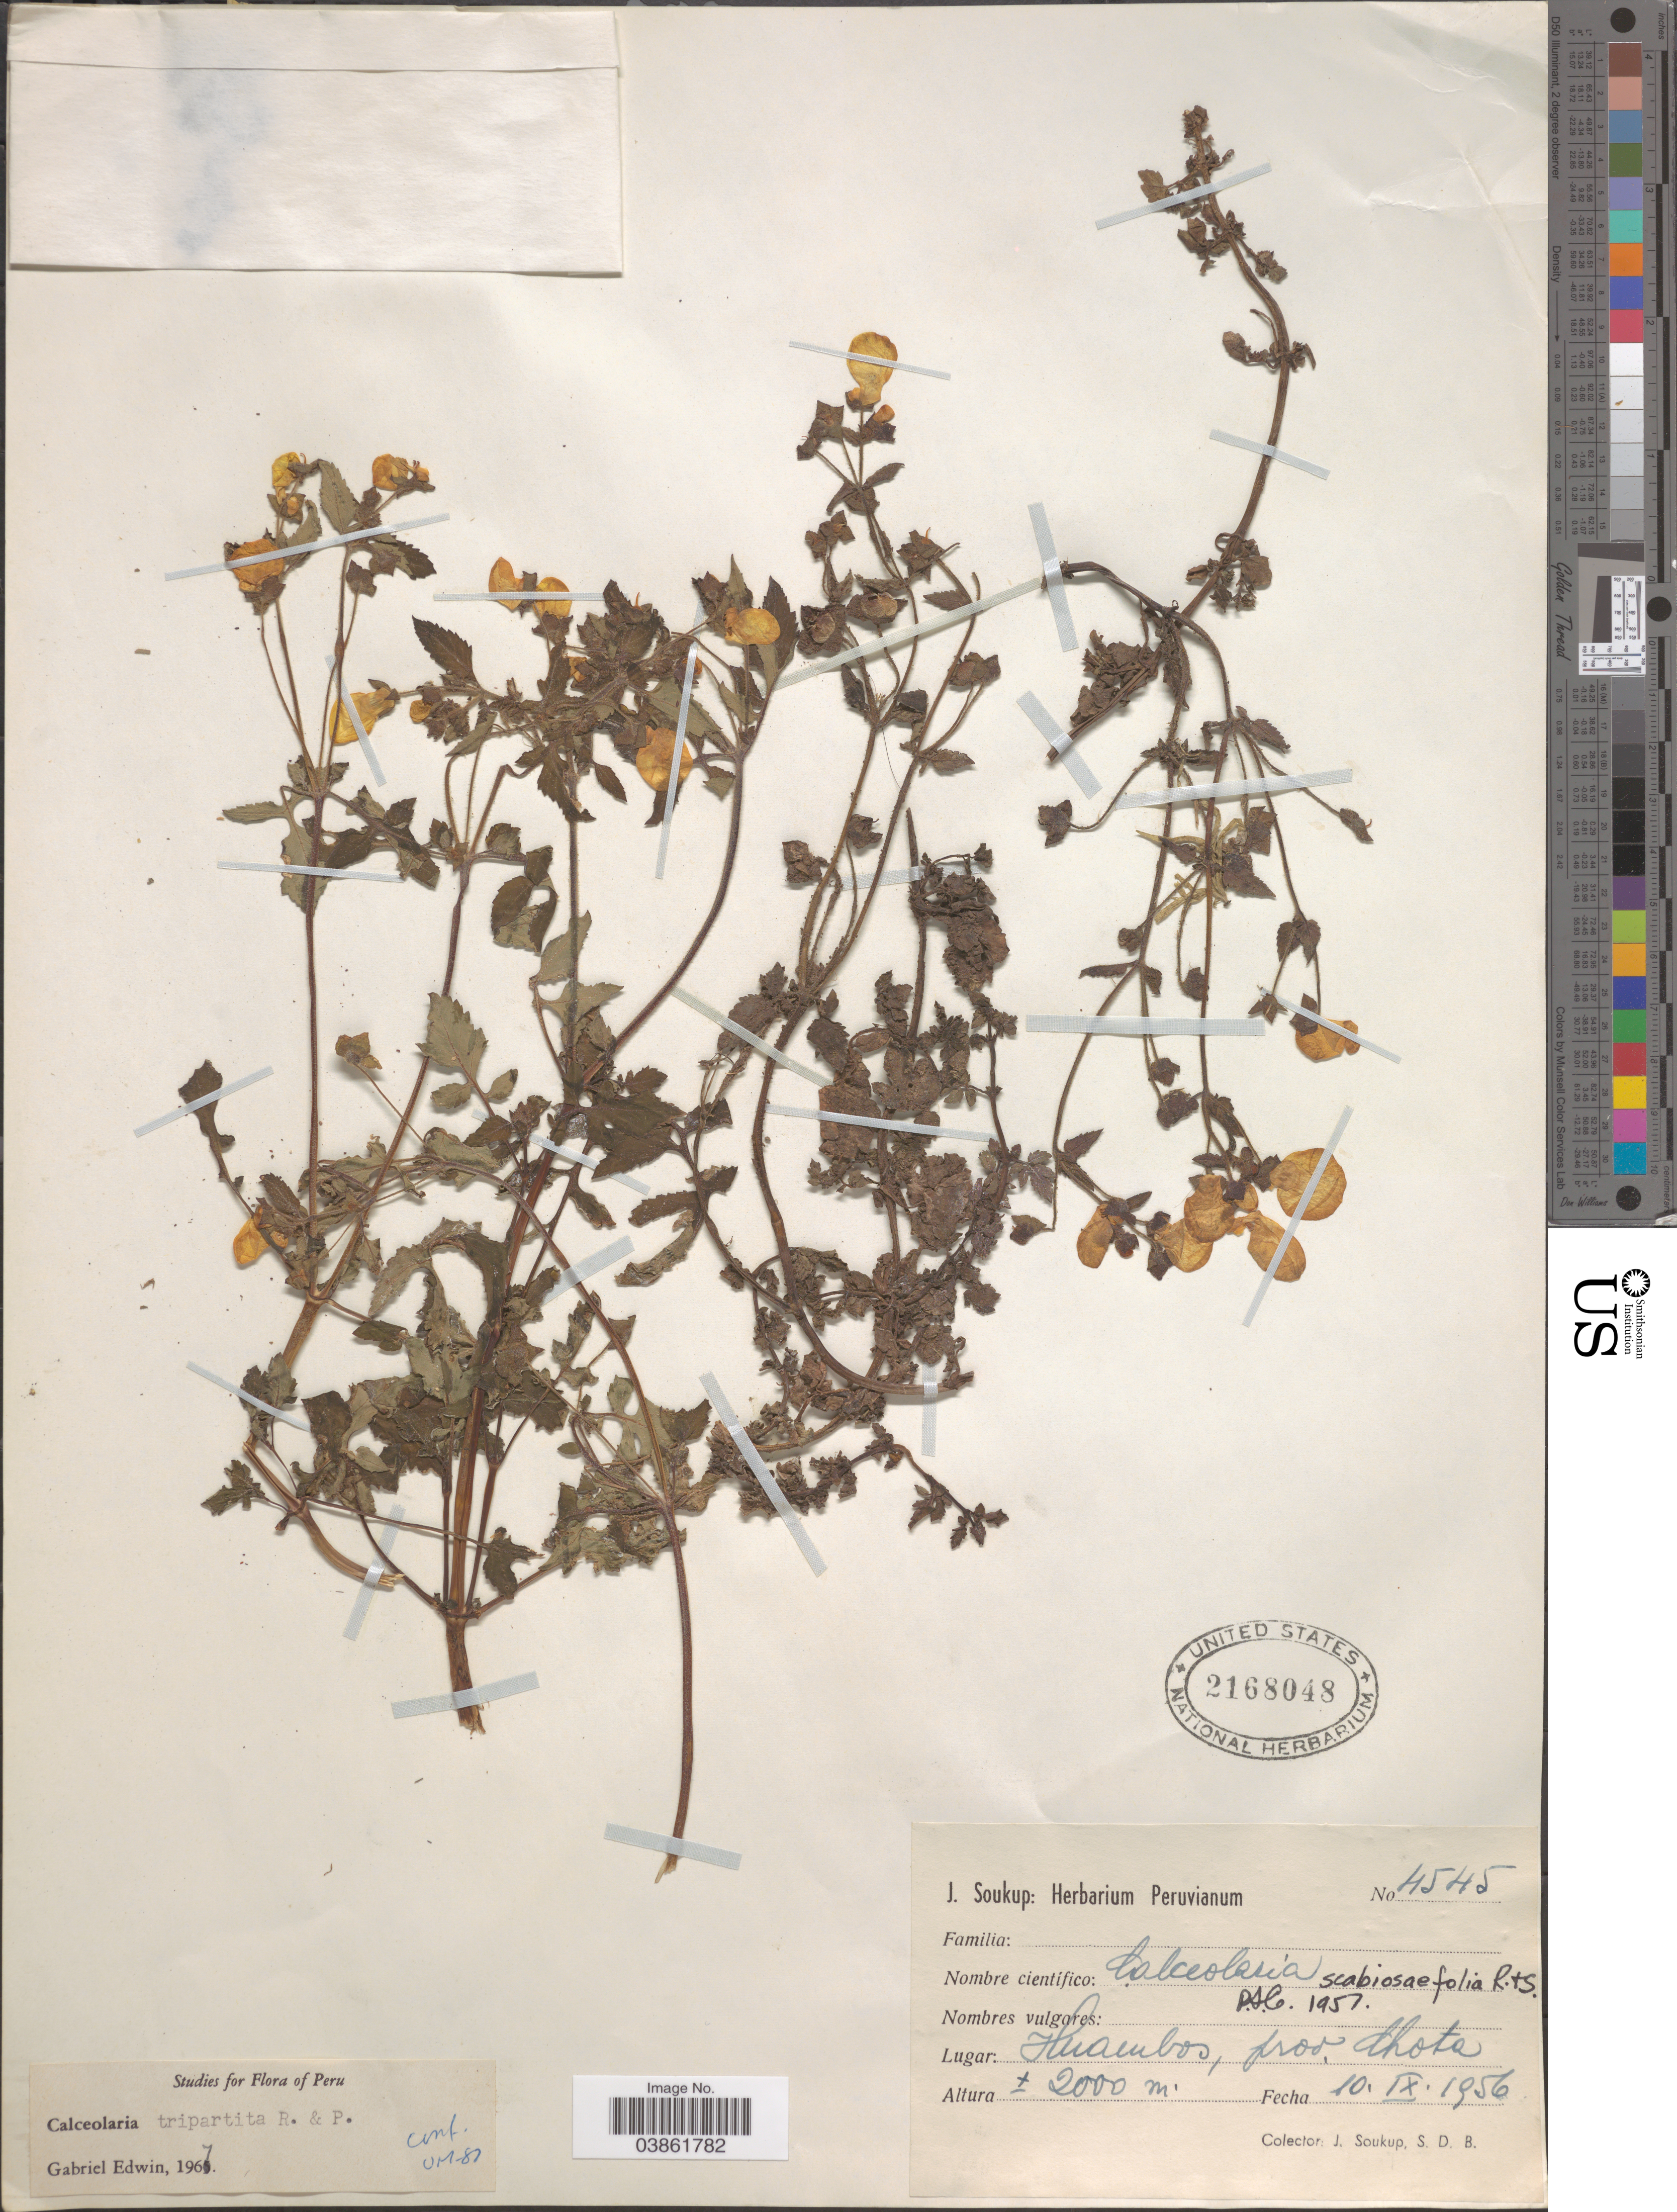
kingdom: Plantae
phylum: Tracheophyta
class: Magnoliopsida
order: Lamiales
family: Calceolariaceae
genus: Calceolaria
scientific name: Calceolaria tripartita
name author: Ruiz & Pav.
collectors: J. Soukup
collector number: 4545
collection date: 1956-09-10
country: Peru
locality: Huambos, prov. Chota.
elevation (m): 2000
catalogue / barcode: US 2168045